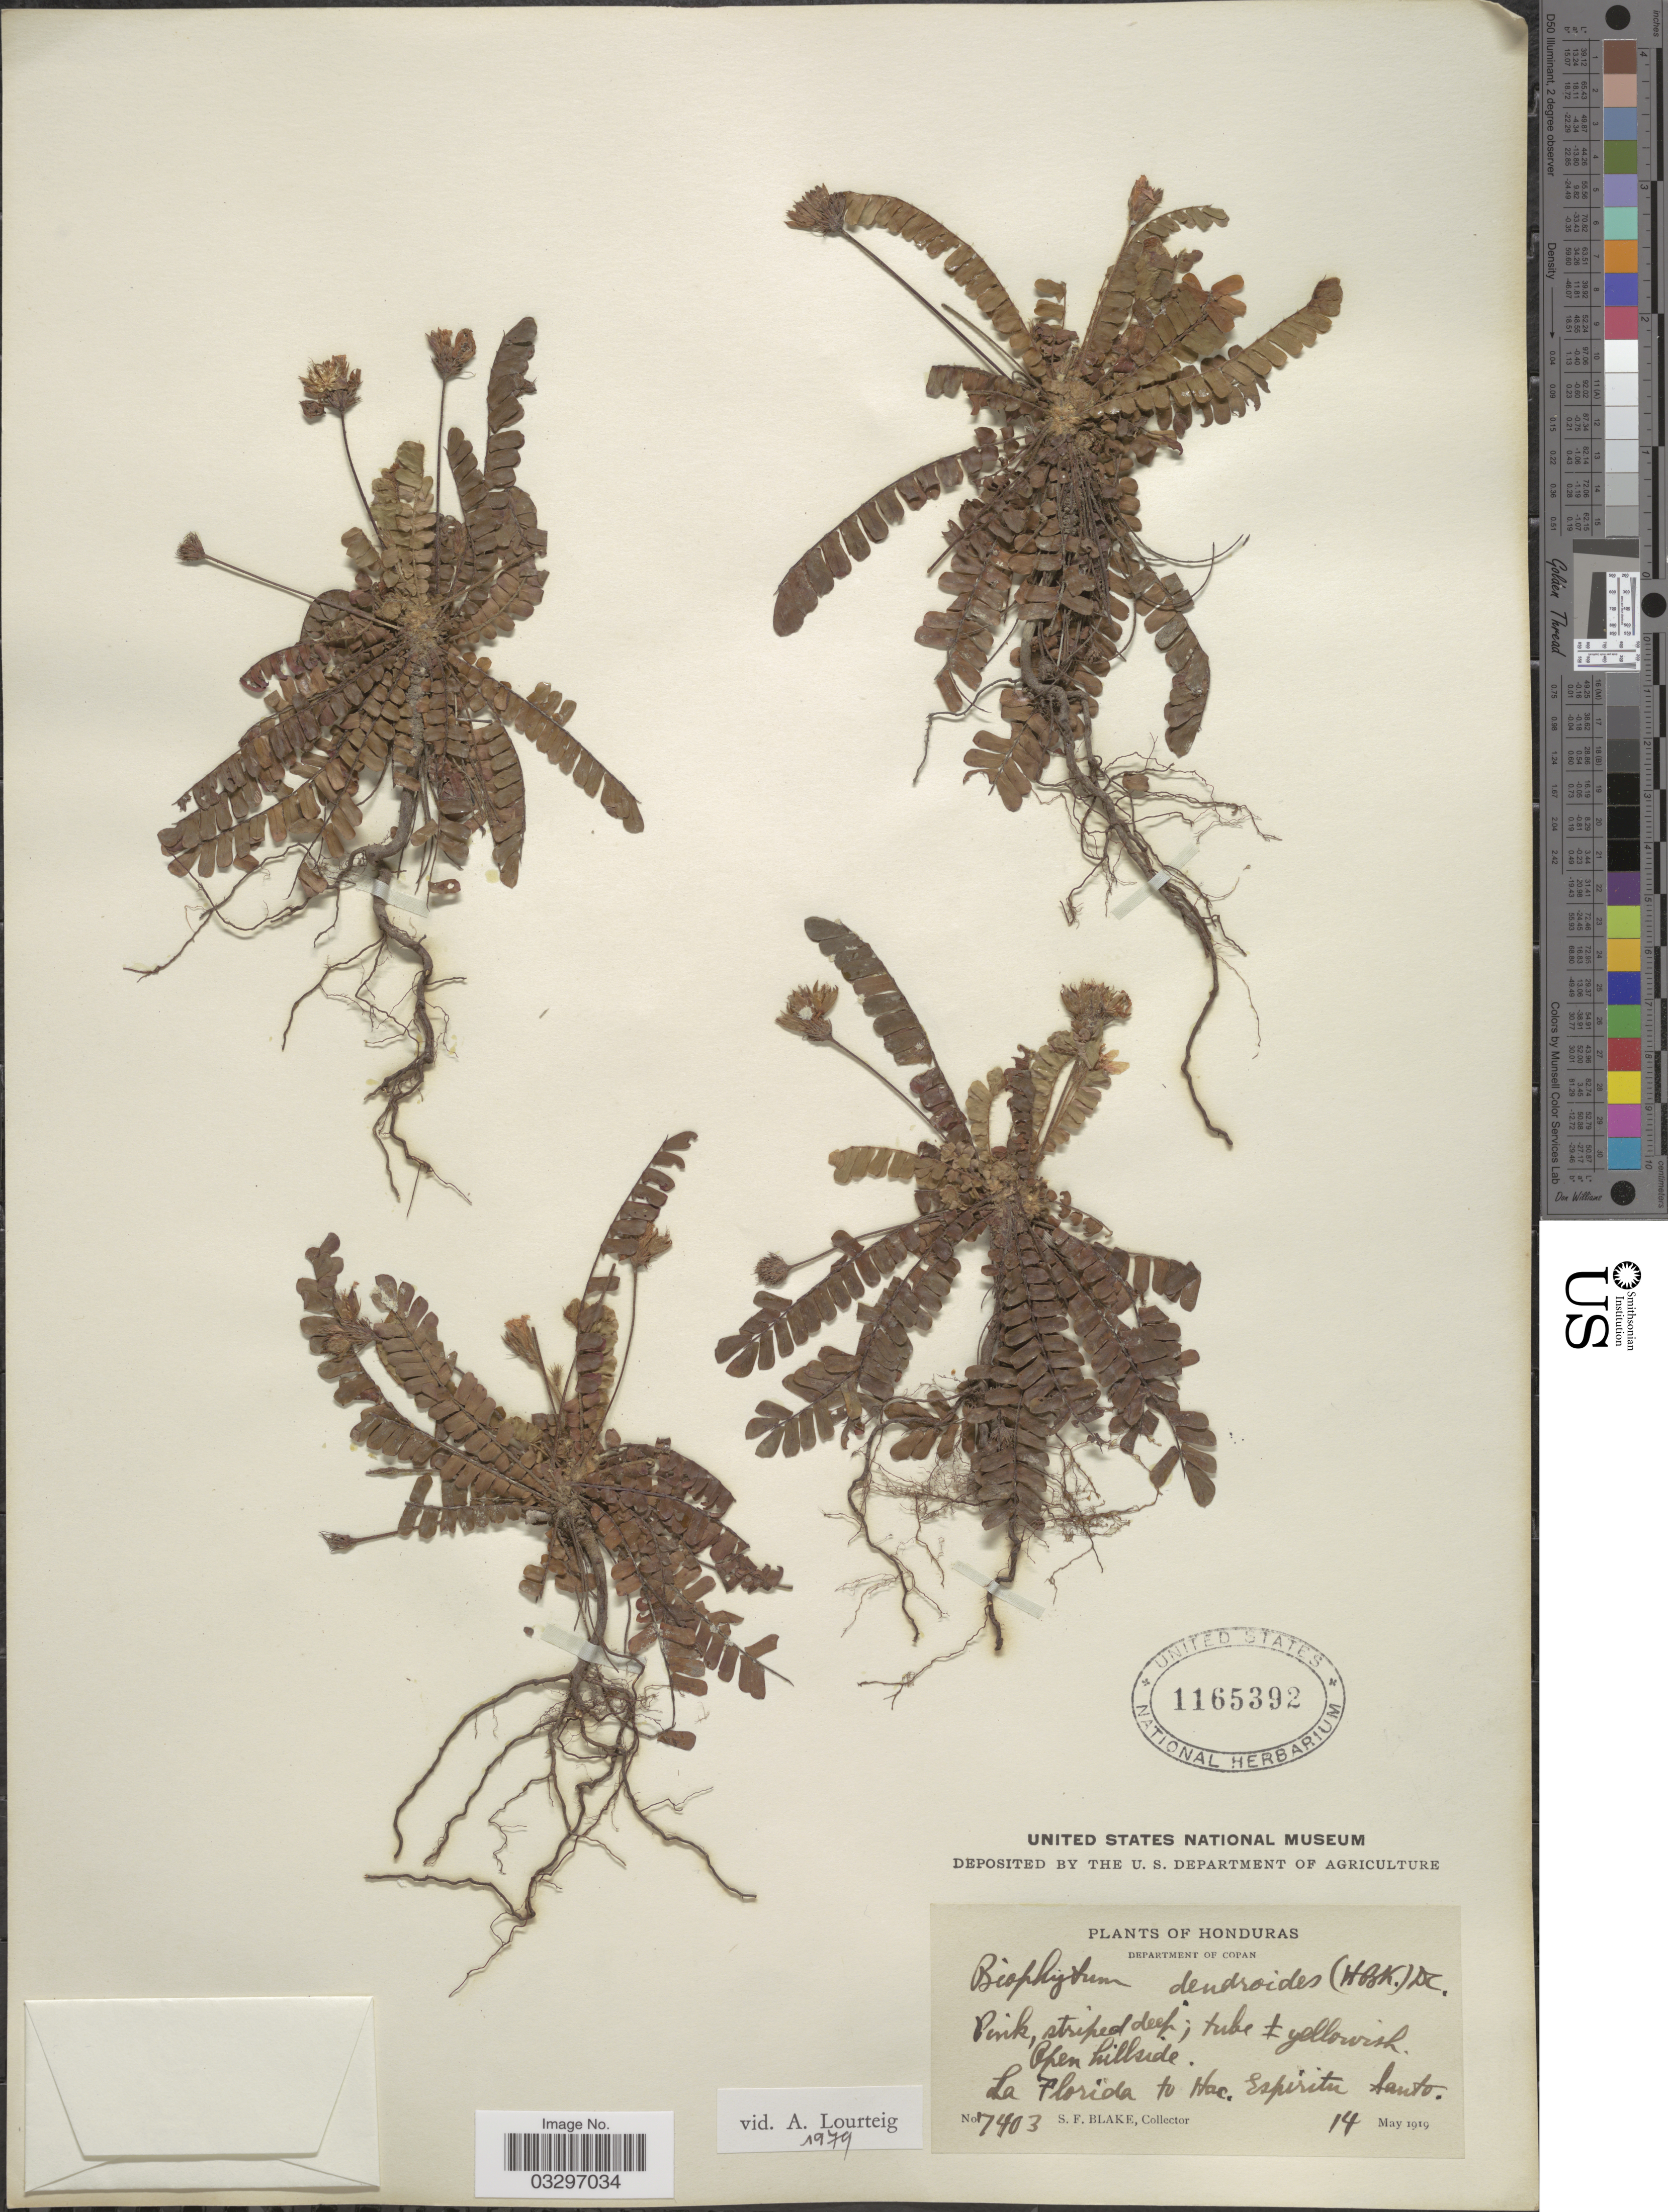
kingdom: Plantae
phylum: Tracheophyta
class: Magnoliopsida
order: Oxalidales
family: Oxalidaceae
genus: Biophytum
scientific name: Biophytum dendroides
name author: (Kunth) DC.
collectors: S. Blake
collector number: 7403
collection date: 1919-05-14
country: Honduras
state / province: Copán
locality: Department of Copan, La Florida to Hac. Espíritu Santo.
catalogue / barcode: US 1165392